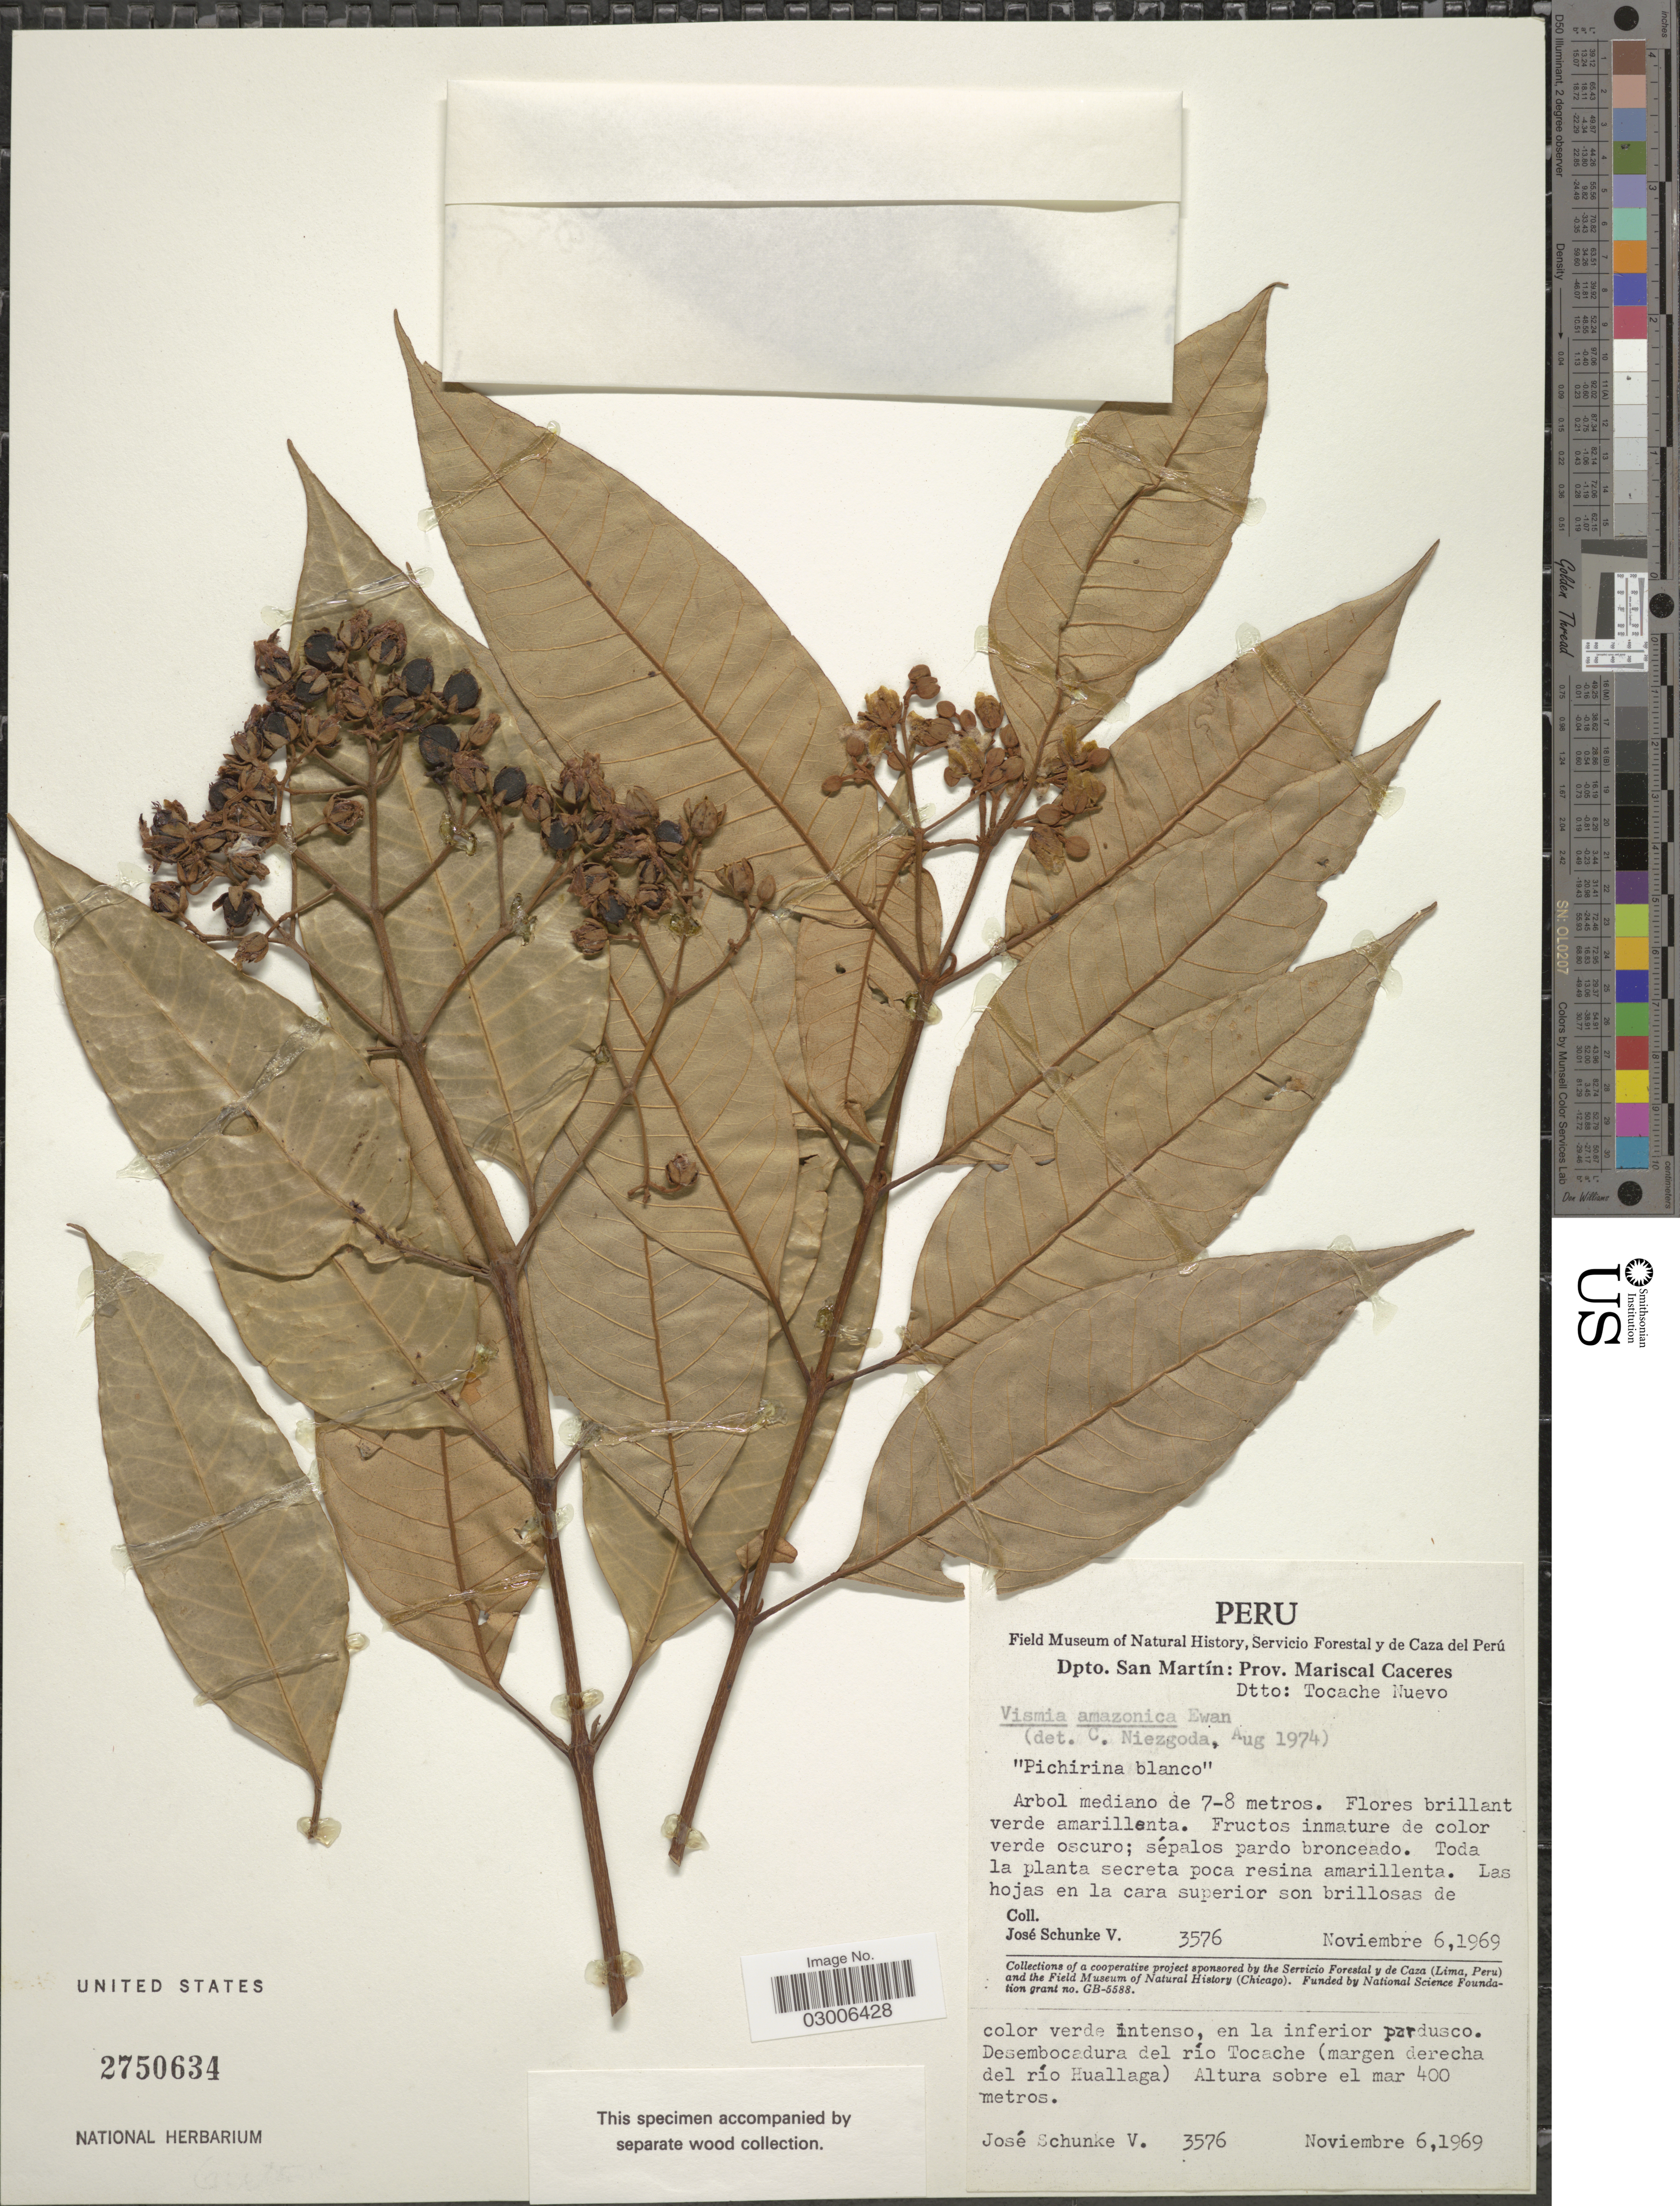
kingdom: Plantae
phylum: Tracheophyta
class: Magnoliopsida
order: Malpighiales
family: Hypericaceae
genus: Vismia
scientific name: Vismia amazonica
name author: Ewan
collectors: J. Schunke Vigo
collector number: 3576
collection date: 1969-11-06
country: Peru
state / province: San Martín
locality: Dpto. San Martín: Prov. Mariscal Caceres, Dtto. Tocache Nuevo, Desembocadura del río Tocache (margen derecha del rio Huallaga).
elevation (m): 400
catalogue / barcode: US 2750634